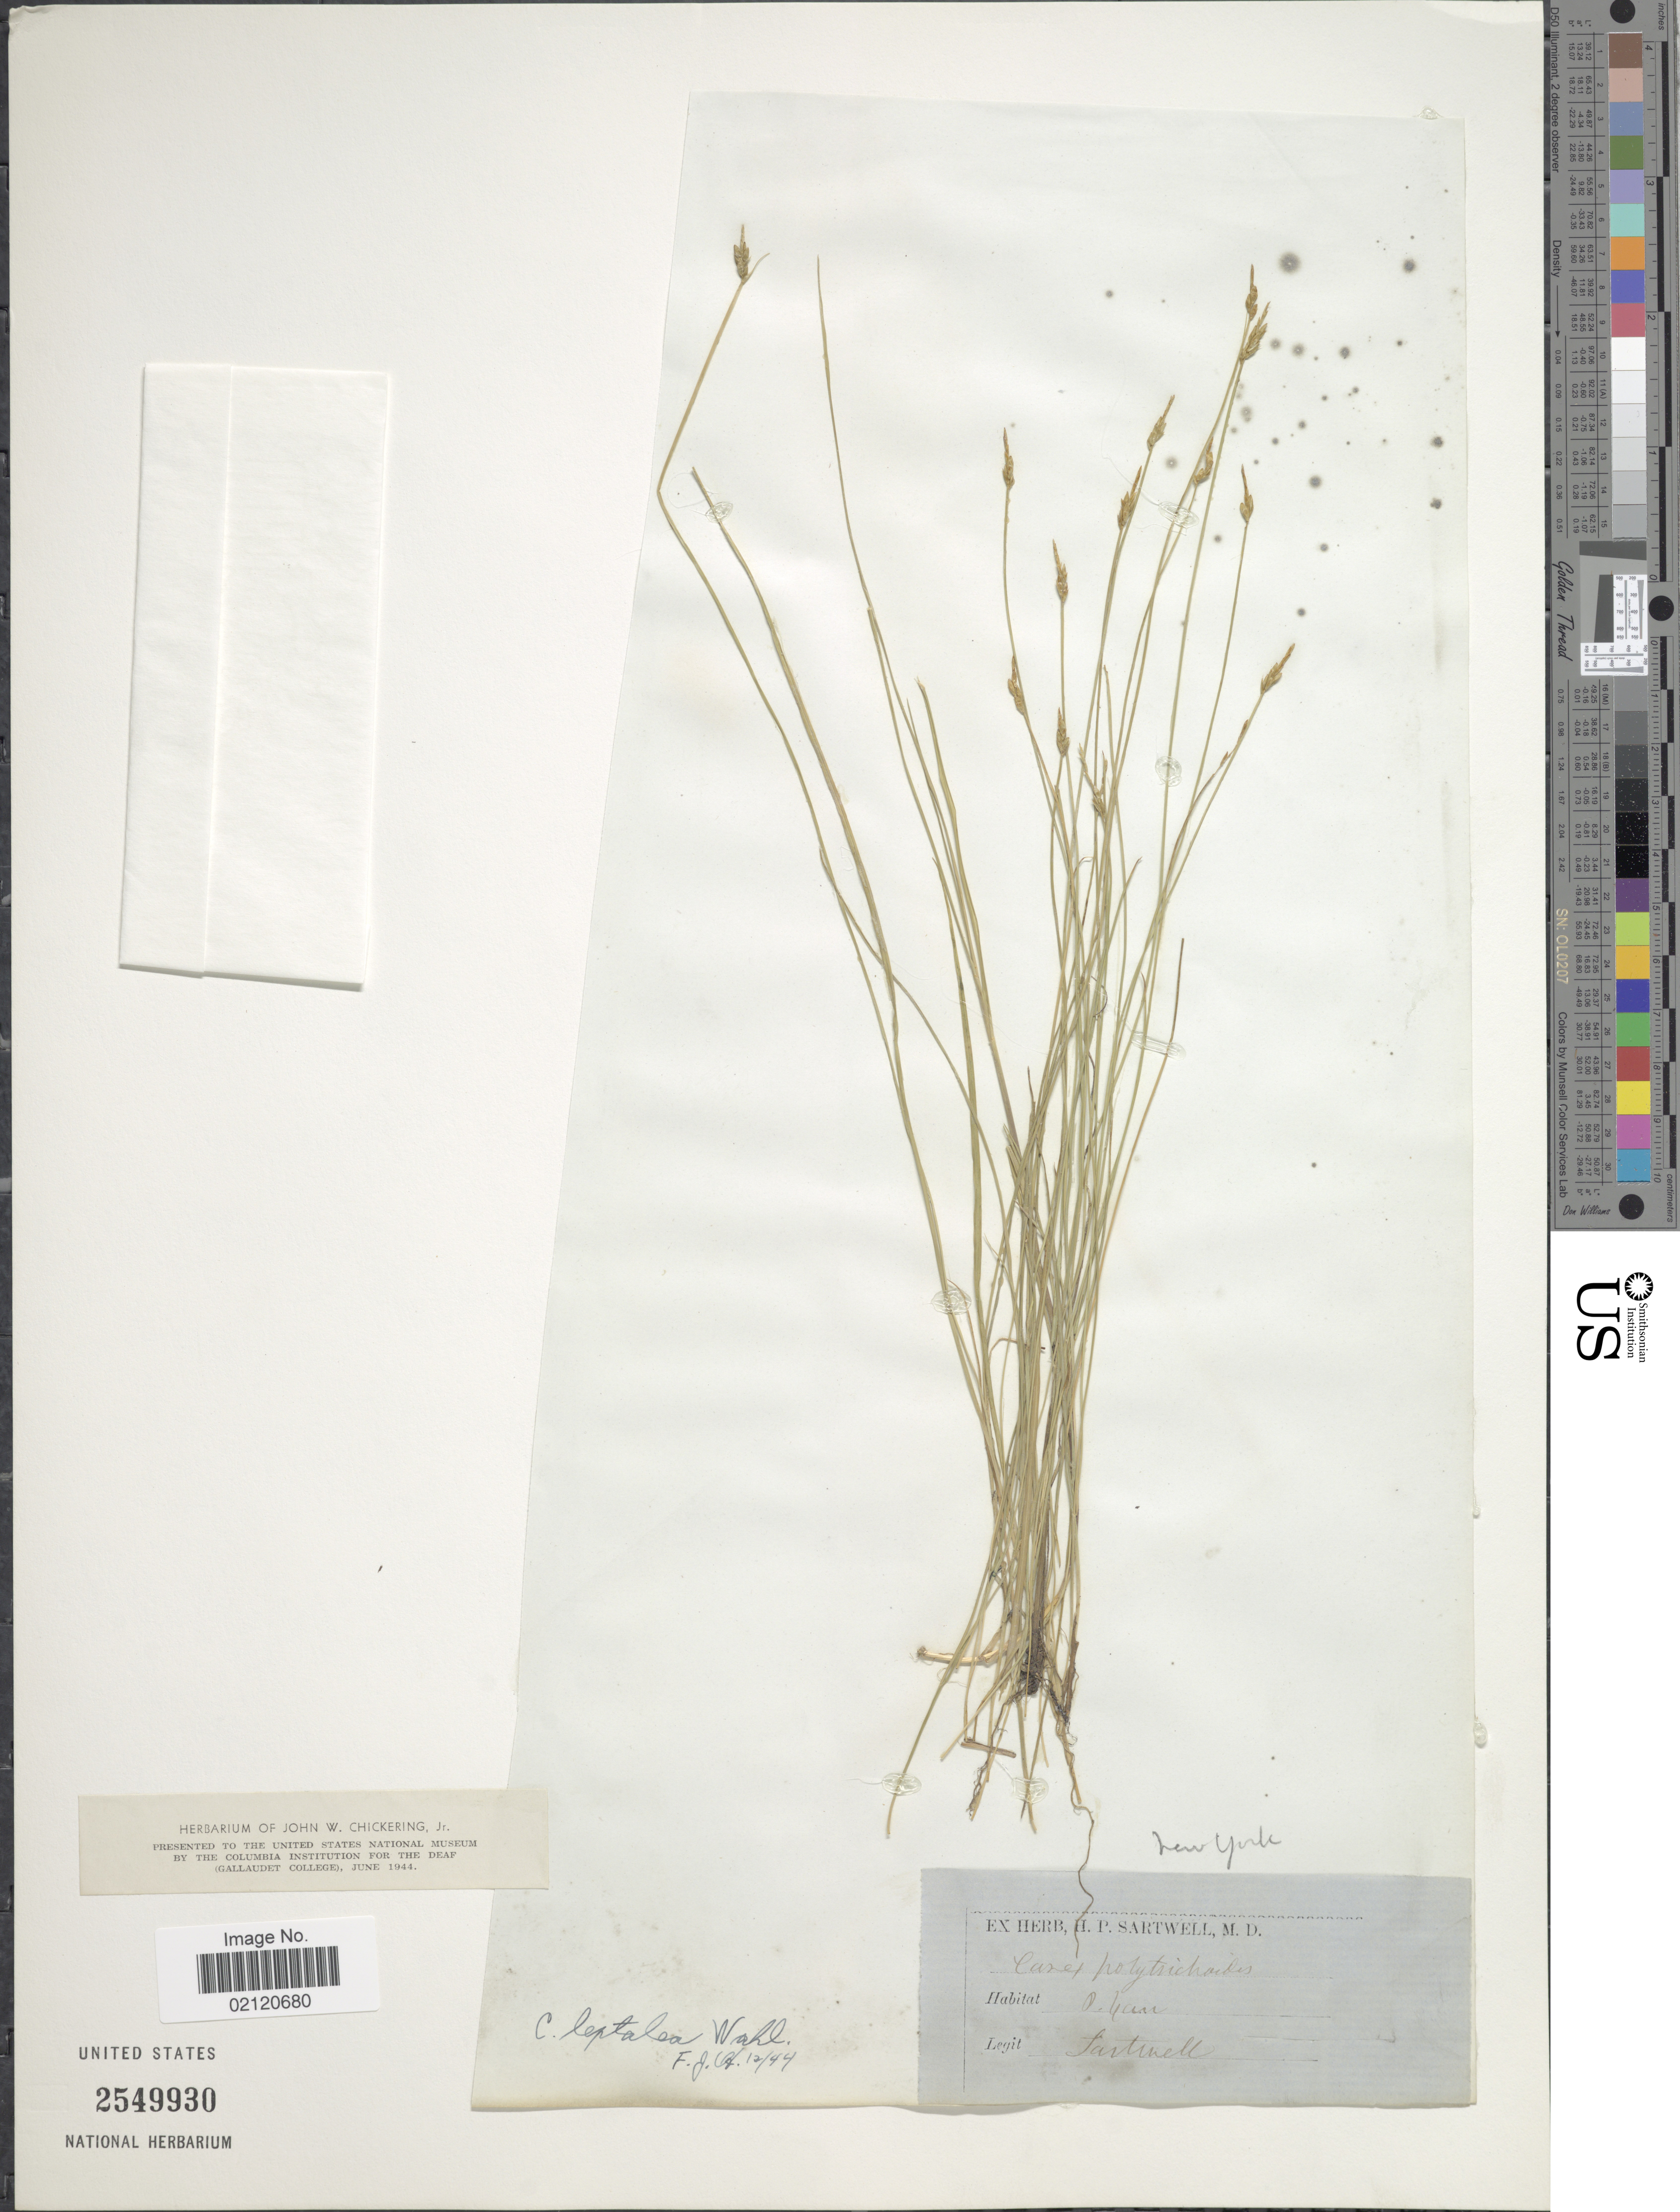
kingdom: Plantae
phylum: Tracheophyta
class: Liliopsida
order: Poales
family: Cyperaceae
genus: Carex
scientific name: Carex leptalea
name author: Wahlenb.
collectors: H. P. Sartwell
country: United States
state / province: New York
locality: P. Yan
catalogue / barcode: US 2549930